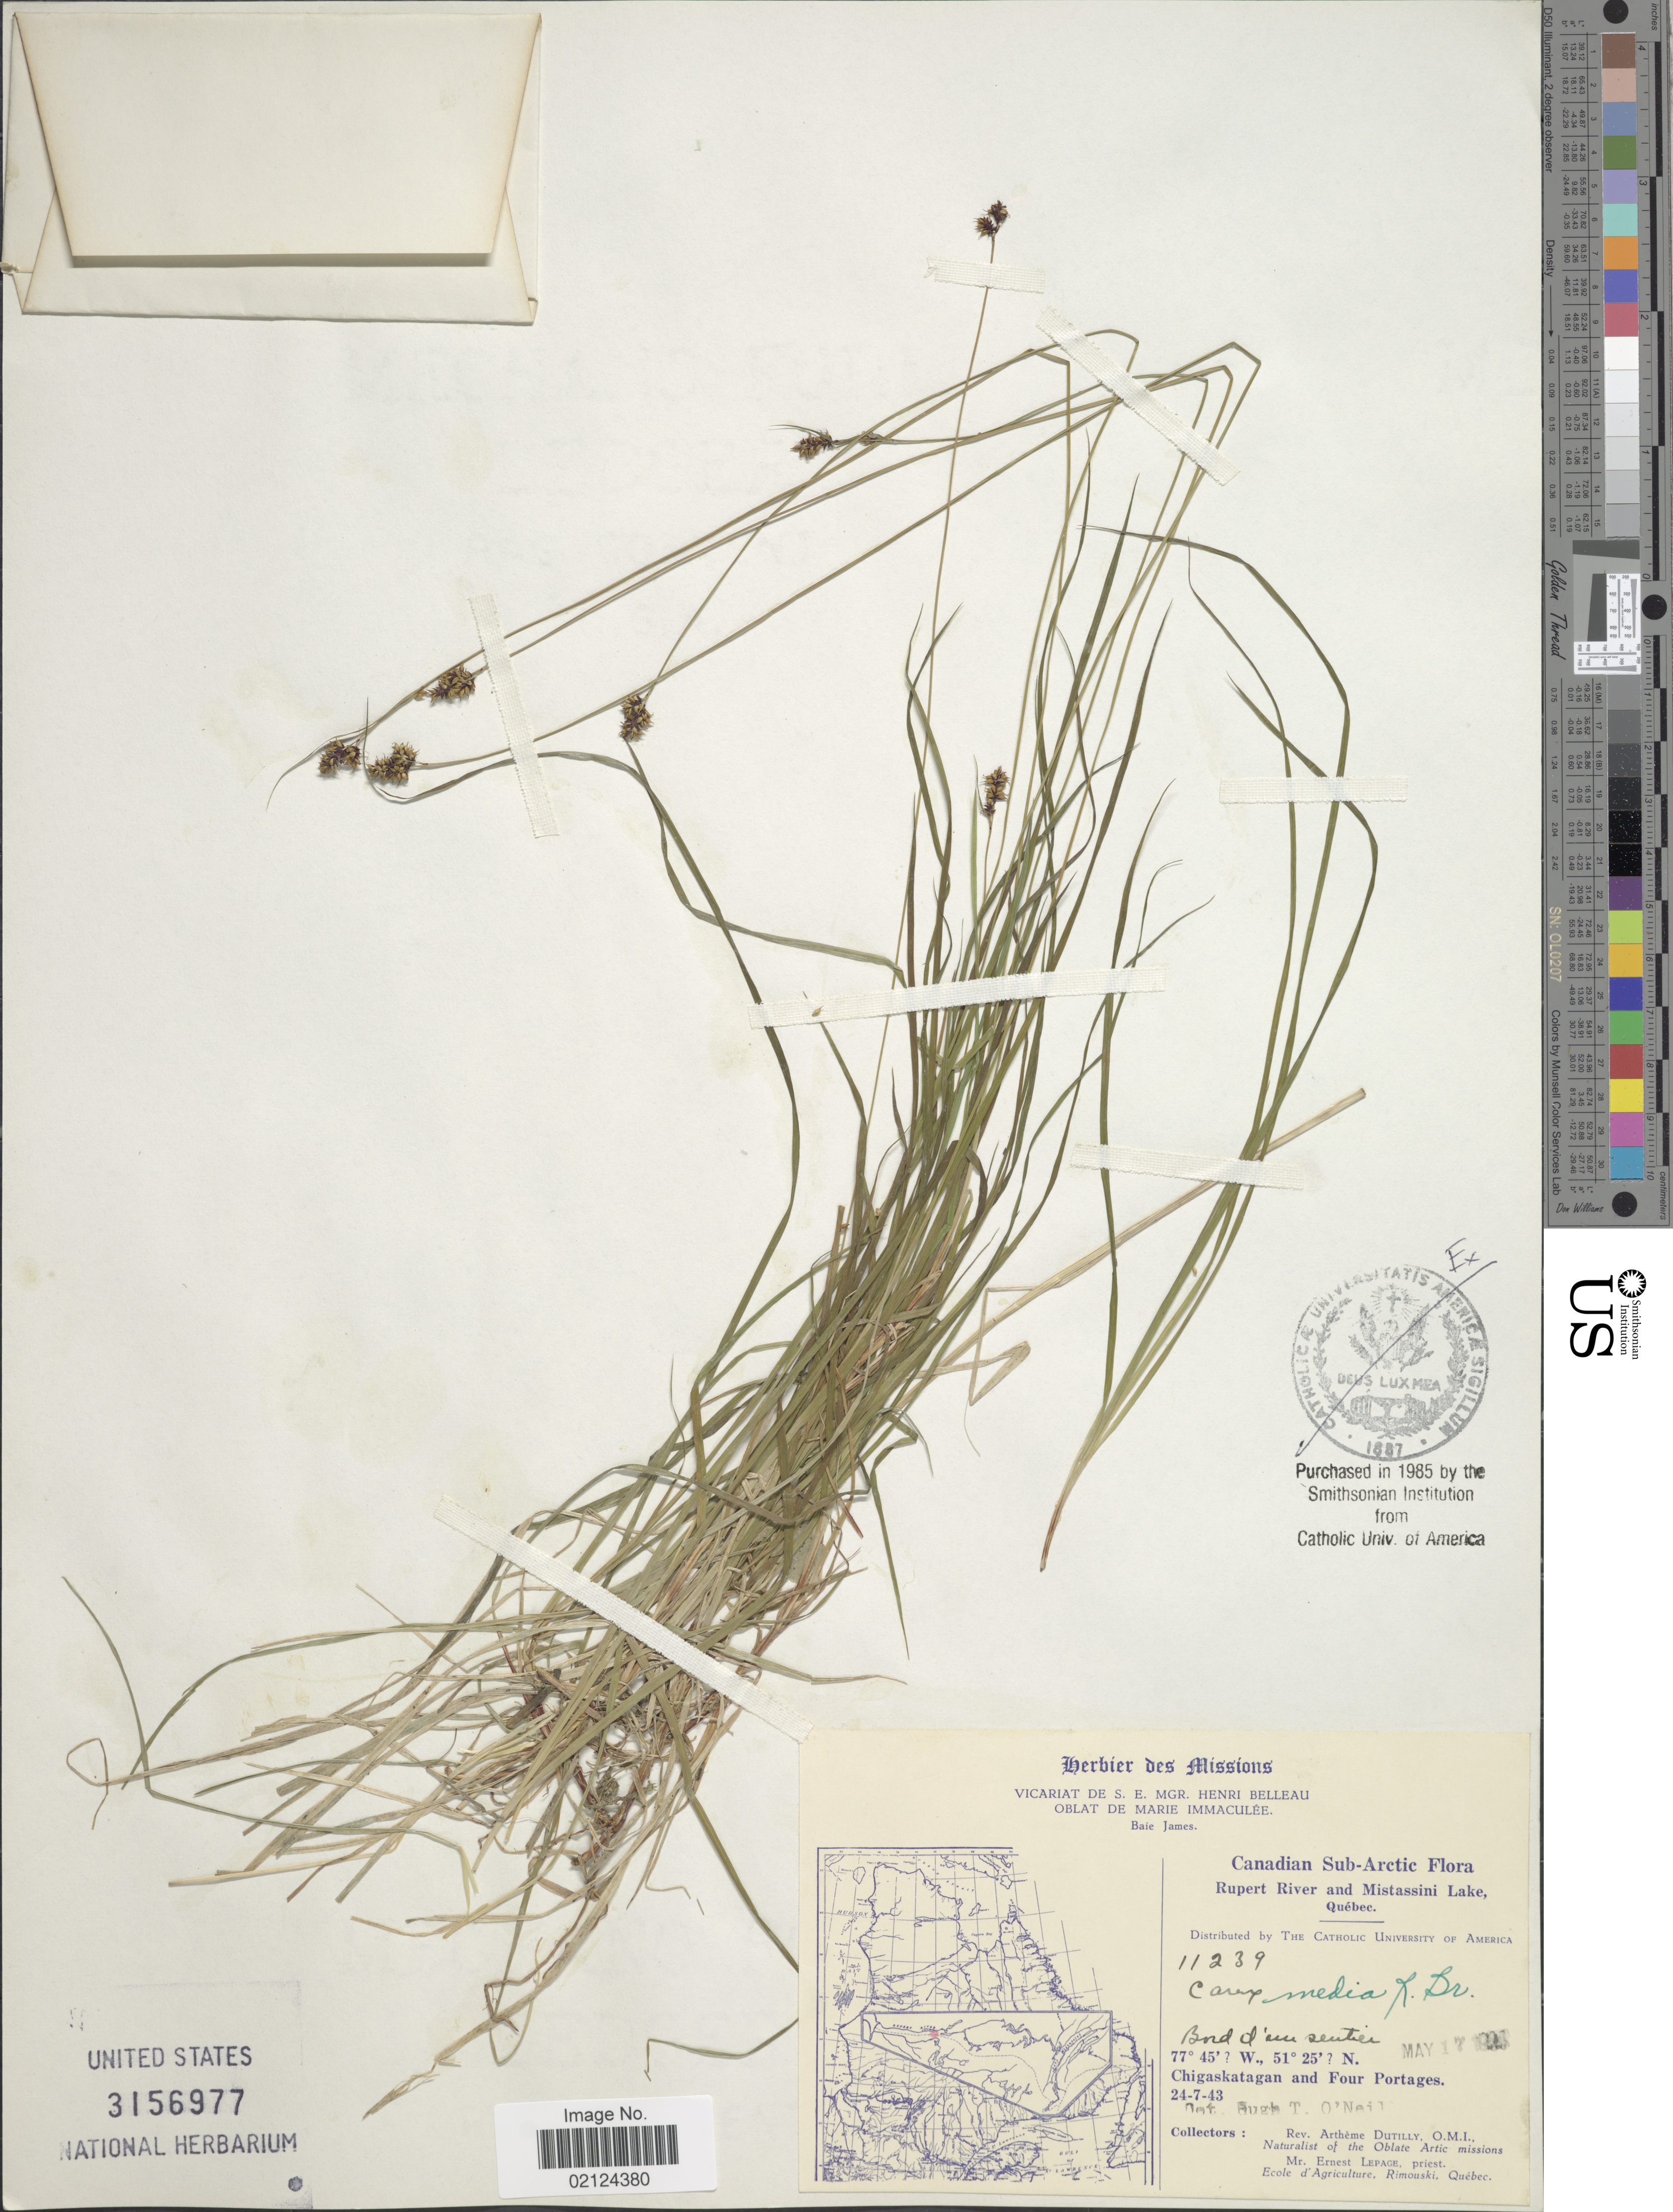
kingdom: Plantae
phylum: Tracheophyta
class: Liliopsida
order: Poales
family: Cyperaceae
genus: Carex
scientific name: Carex media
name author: R. Br.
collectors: A. Dutilly & E. Lepage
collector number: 11239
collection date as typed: Transcribed d/m/y: 24/7/43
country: Canada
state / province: Quebec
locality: Canadian Sub-Arctic, Rupert River and Mistassini Lake, Bord d'un sentier, Chigaskatagan and Four Portages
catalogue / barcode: US 3156977